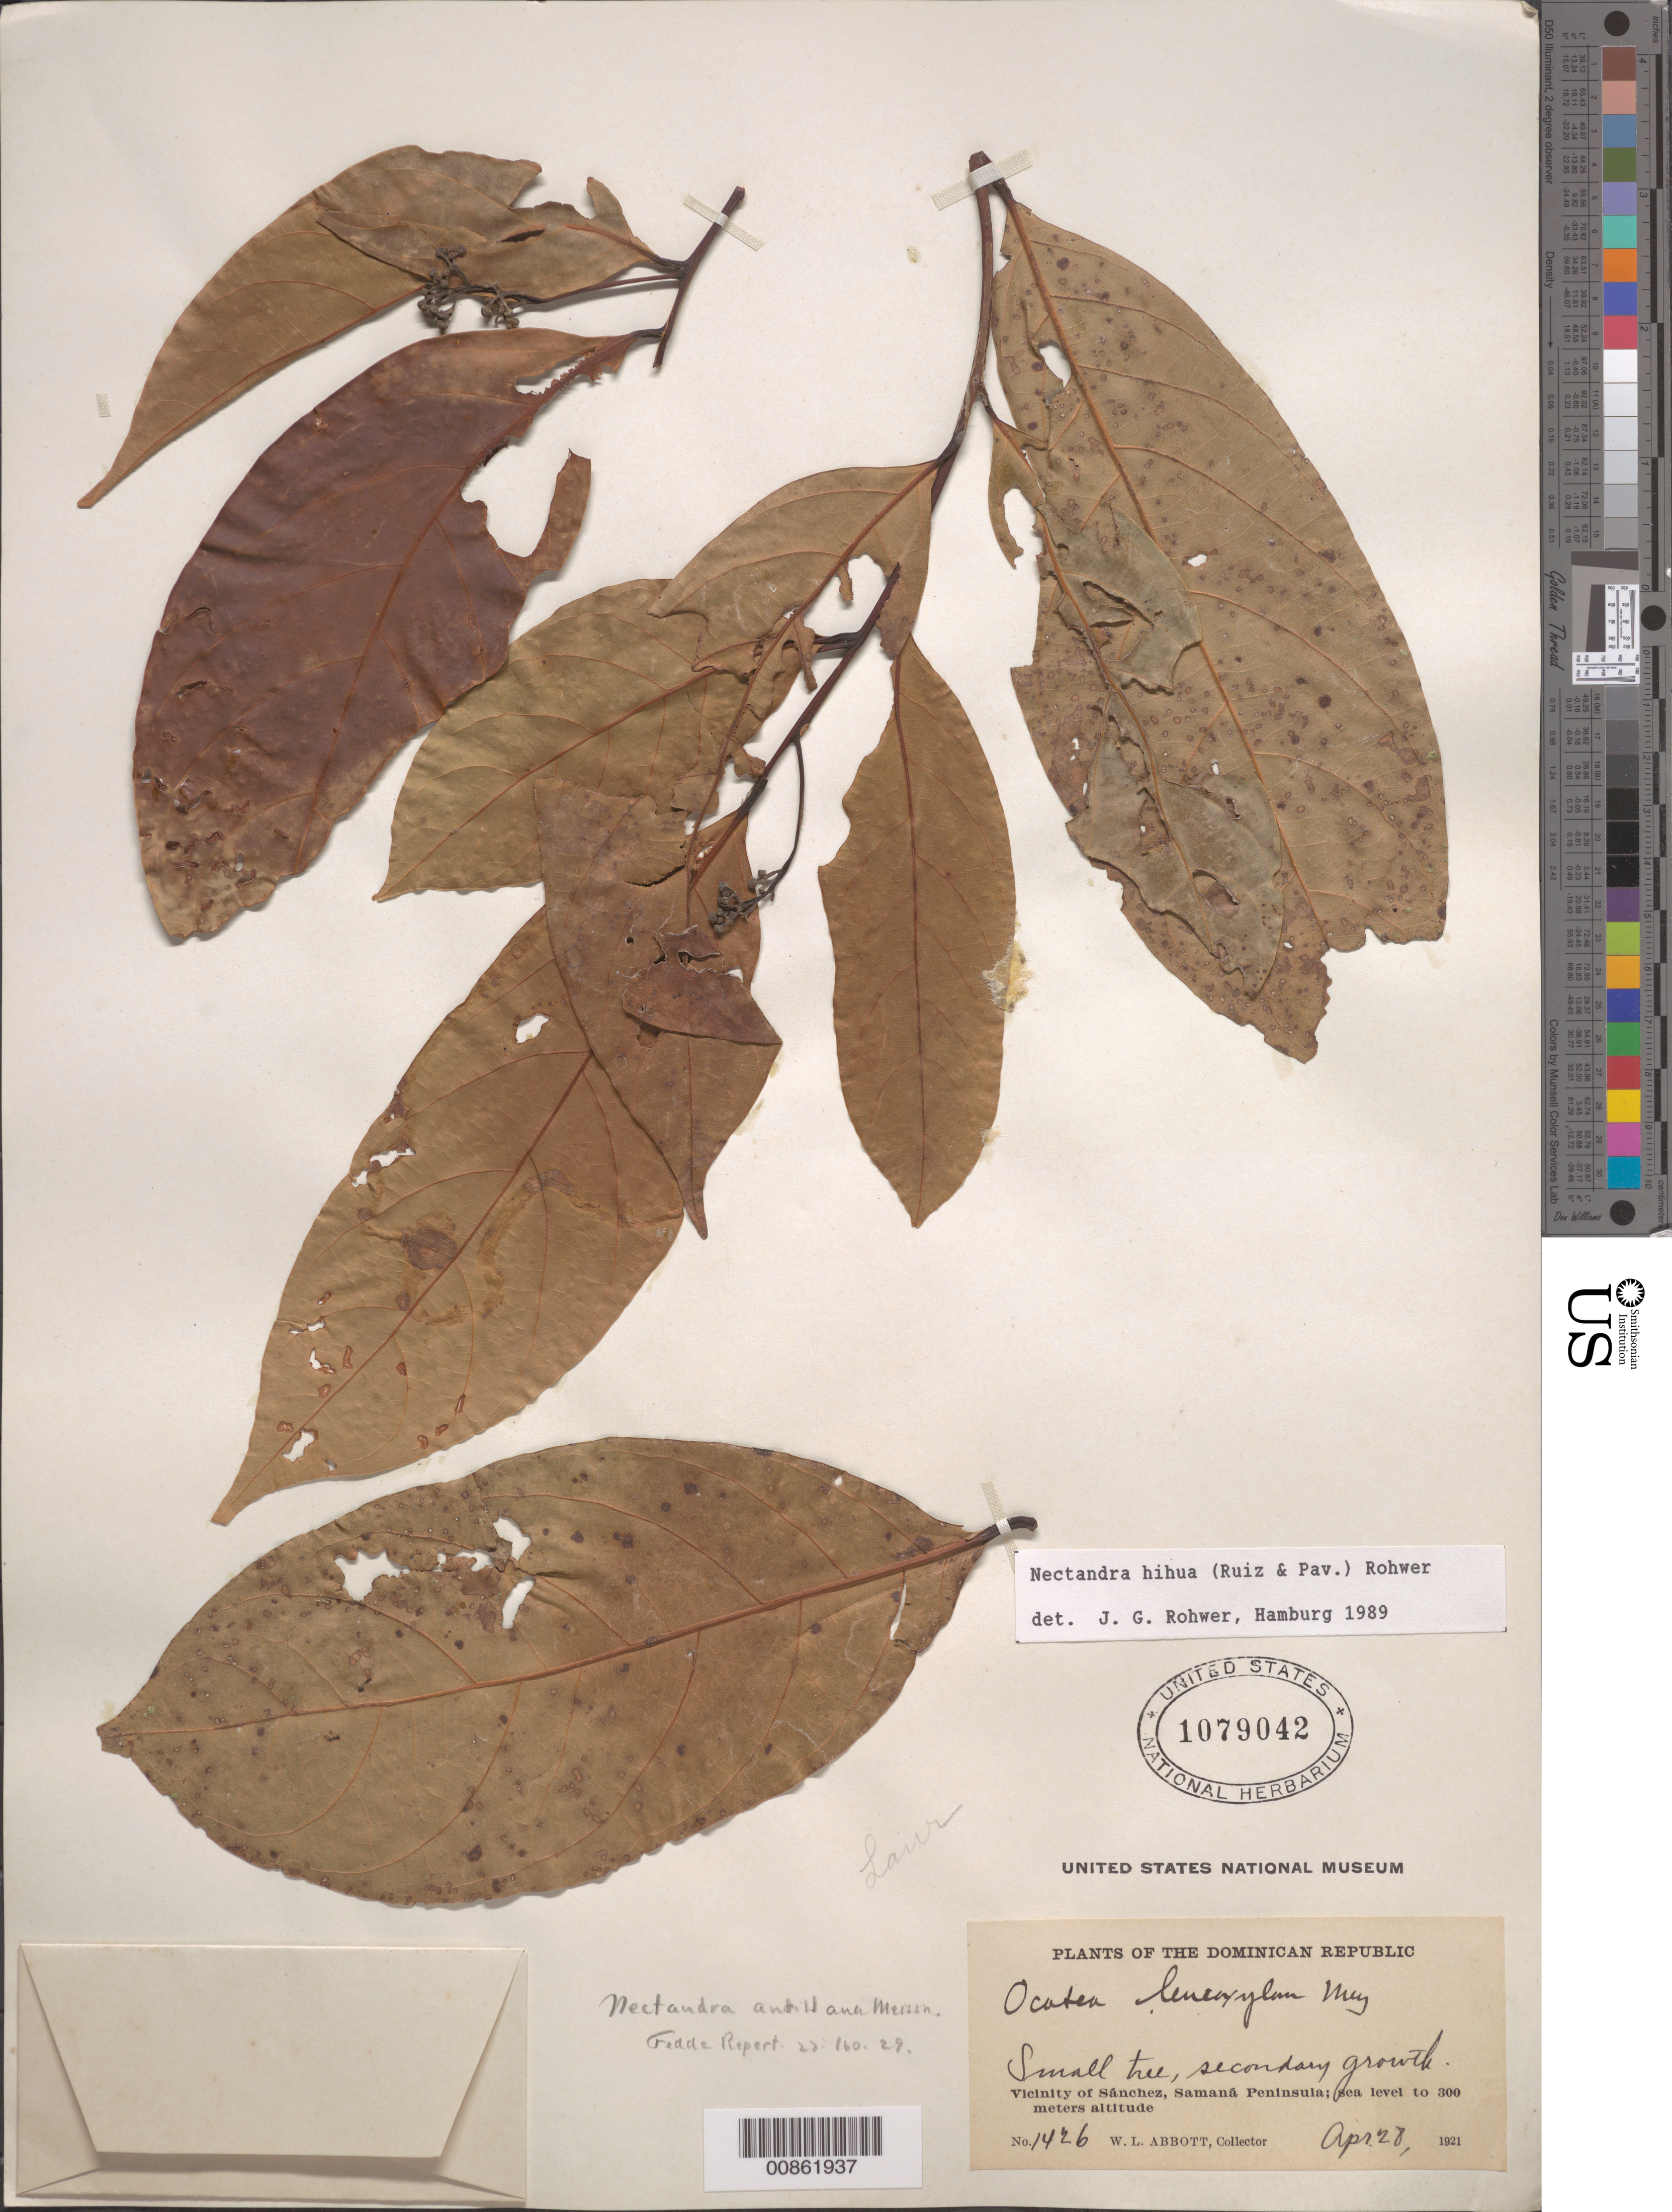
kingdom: Plantae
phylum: Tracheophyta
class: Magnoliopsida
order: Laurales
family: Lauraceae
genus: Nectandra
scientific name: Nectandra hihua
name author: (Ruiz & Pav.) Rohwer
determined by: Rohwer, J. G.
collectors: W. L. Abbott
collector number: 1426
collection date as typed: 28 Apr 1921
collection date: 1921-04-28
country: Dominican Republic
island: Hispaniola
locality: Vicinity of Sánchez, Samaná Peninsula.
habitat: Secondary growth.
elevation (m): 0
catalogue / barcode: US 1079042